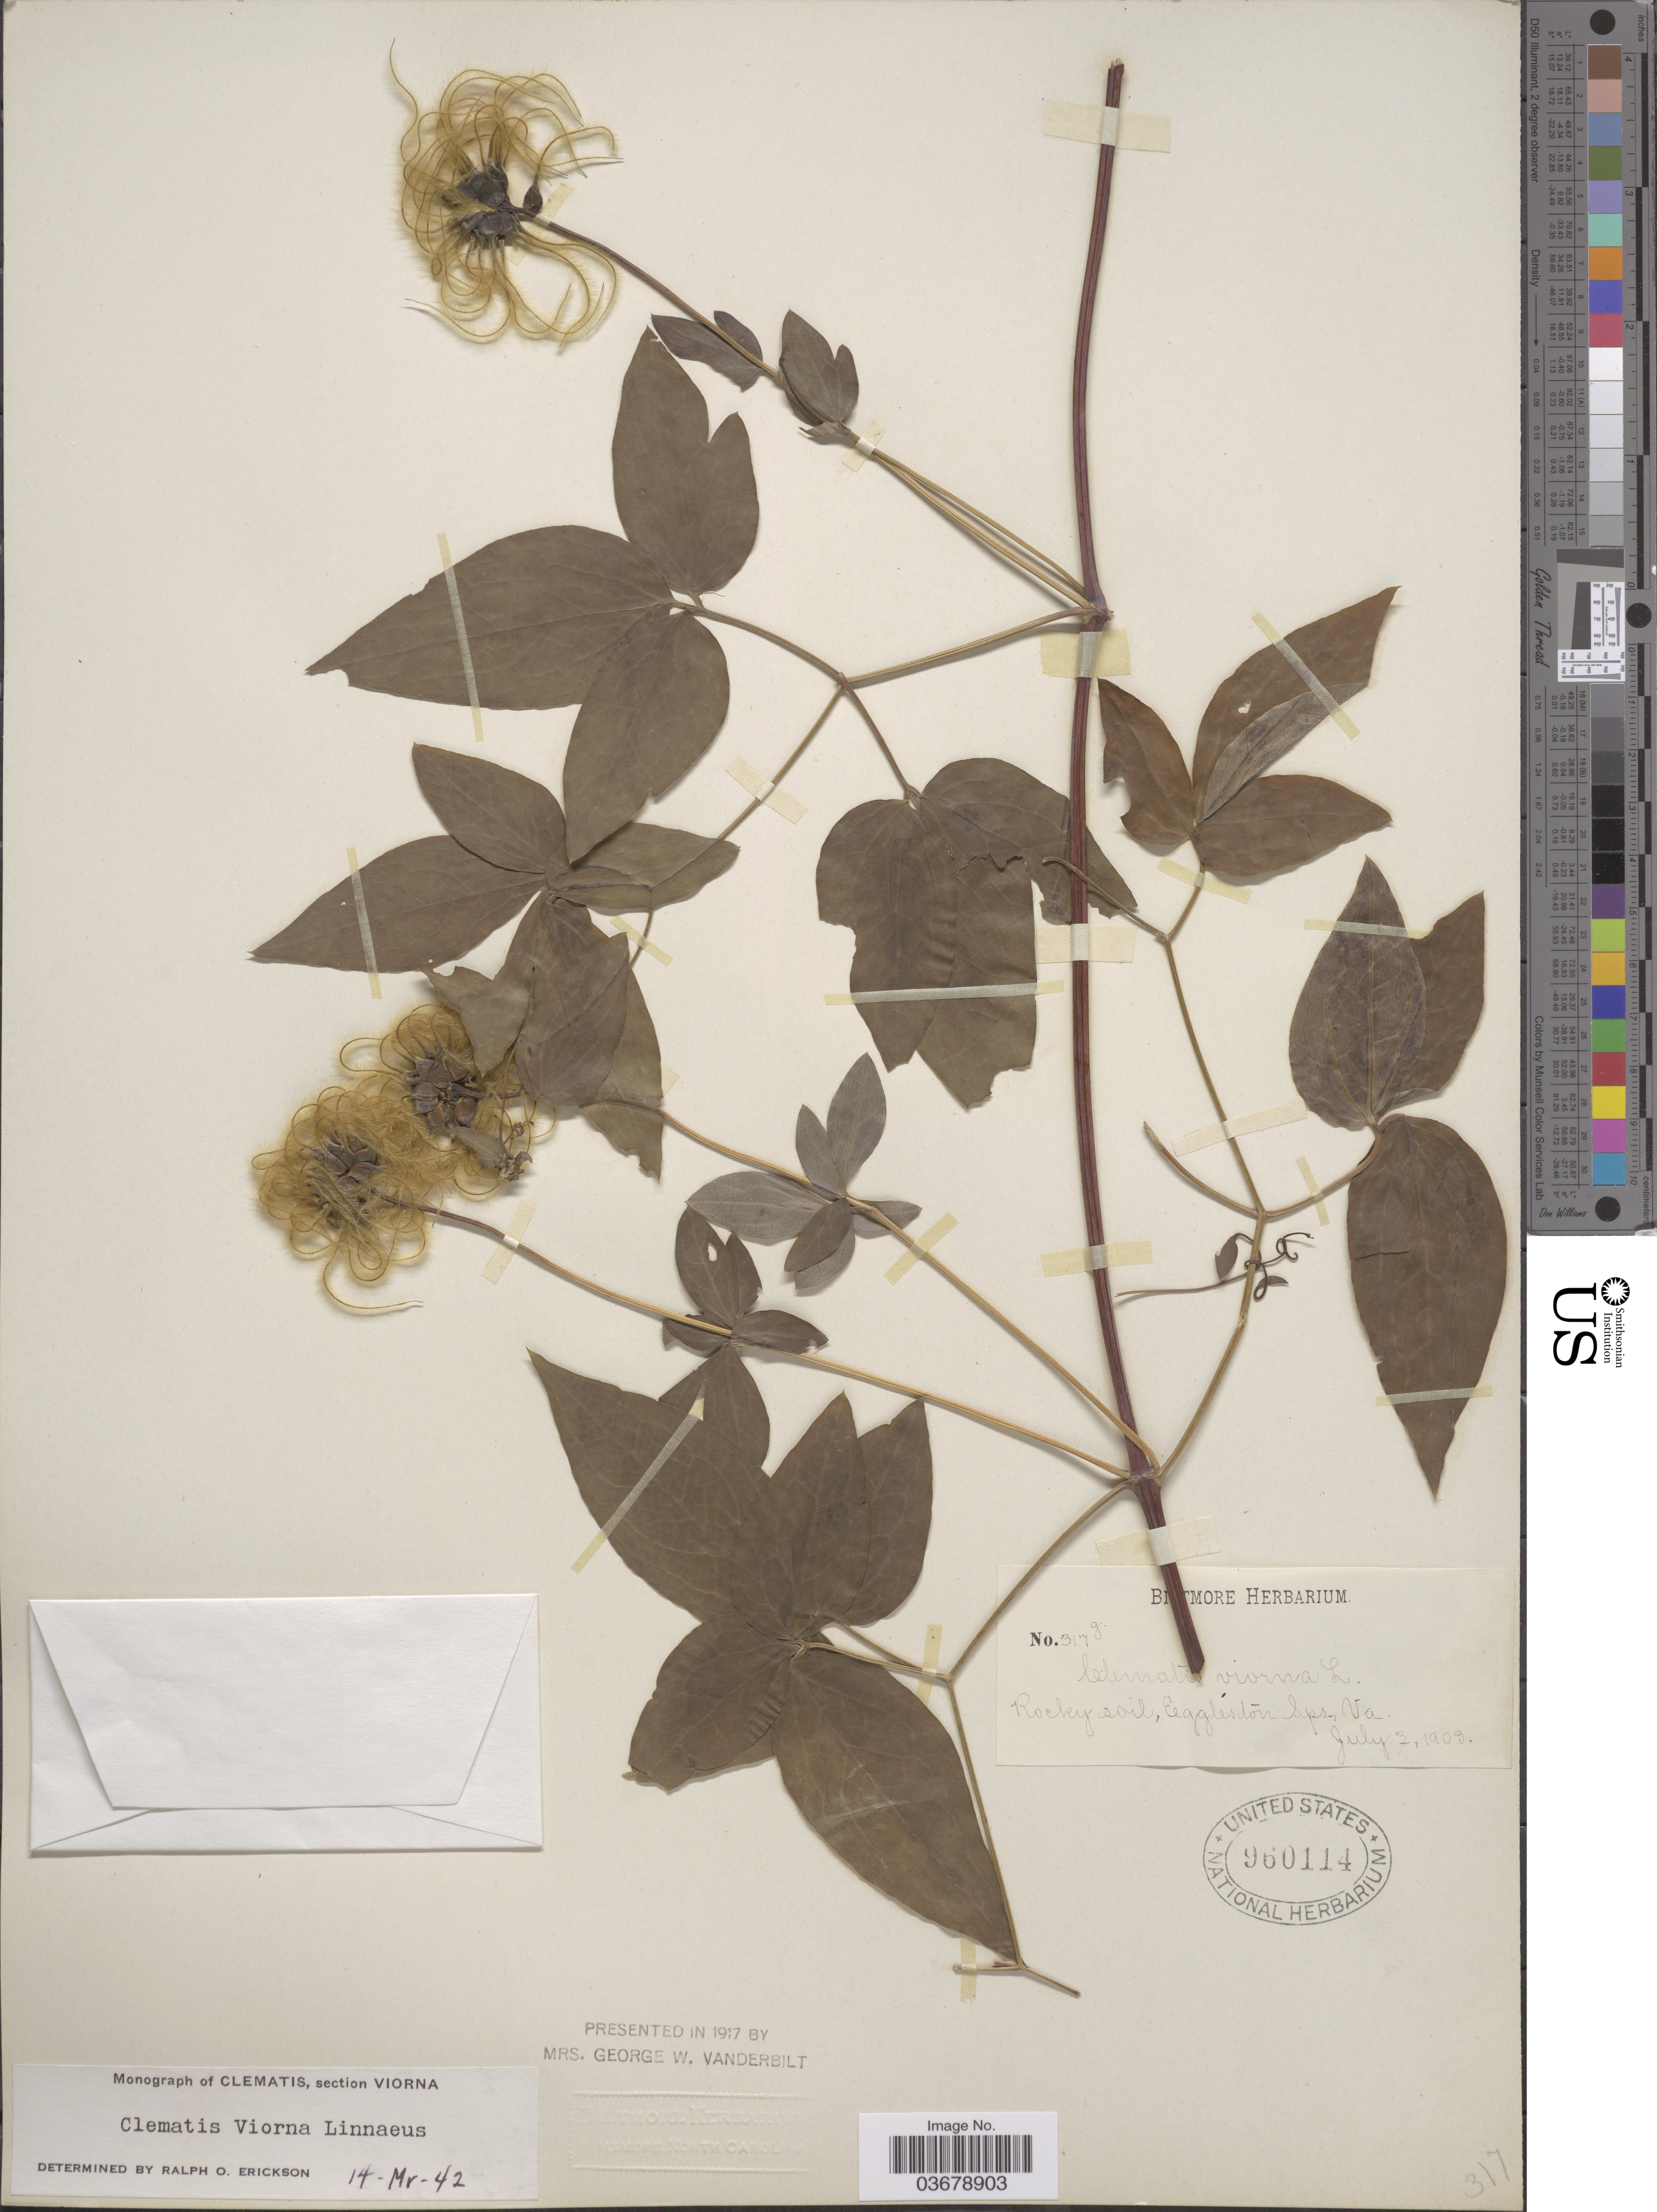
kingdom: Plantae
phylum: Tracheophyta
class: Magnoliopsida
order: Ranunculales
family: Ranunculaceae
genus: Clematis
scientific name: Clematis viorna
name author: L.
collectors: ex herb. Biltmore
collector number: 317g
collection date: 1903-07-03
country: United States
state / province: Virginia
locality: Eggleston.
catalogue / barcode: US 960114